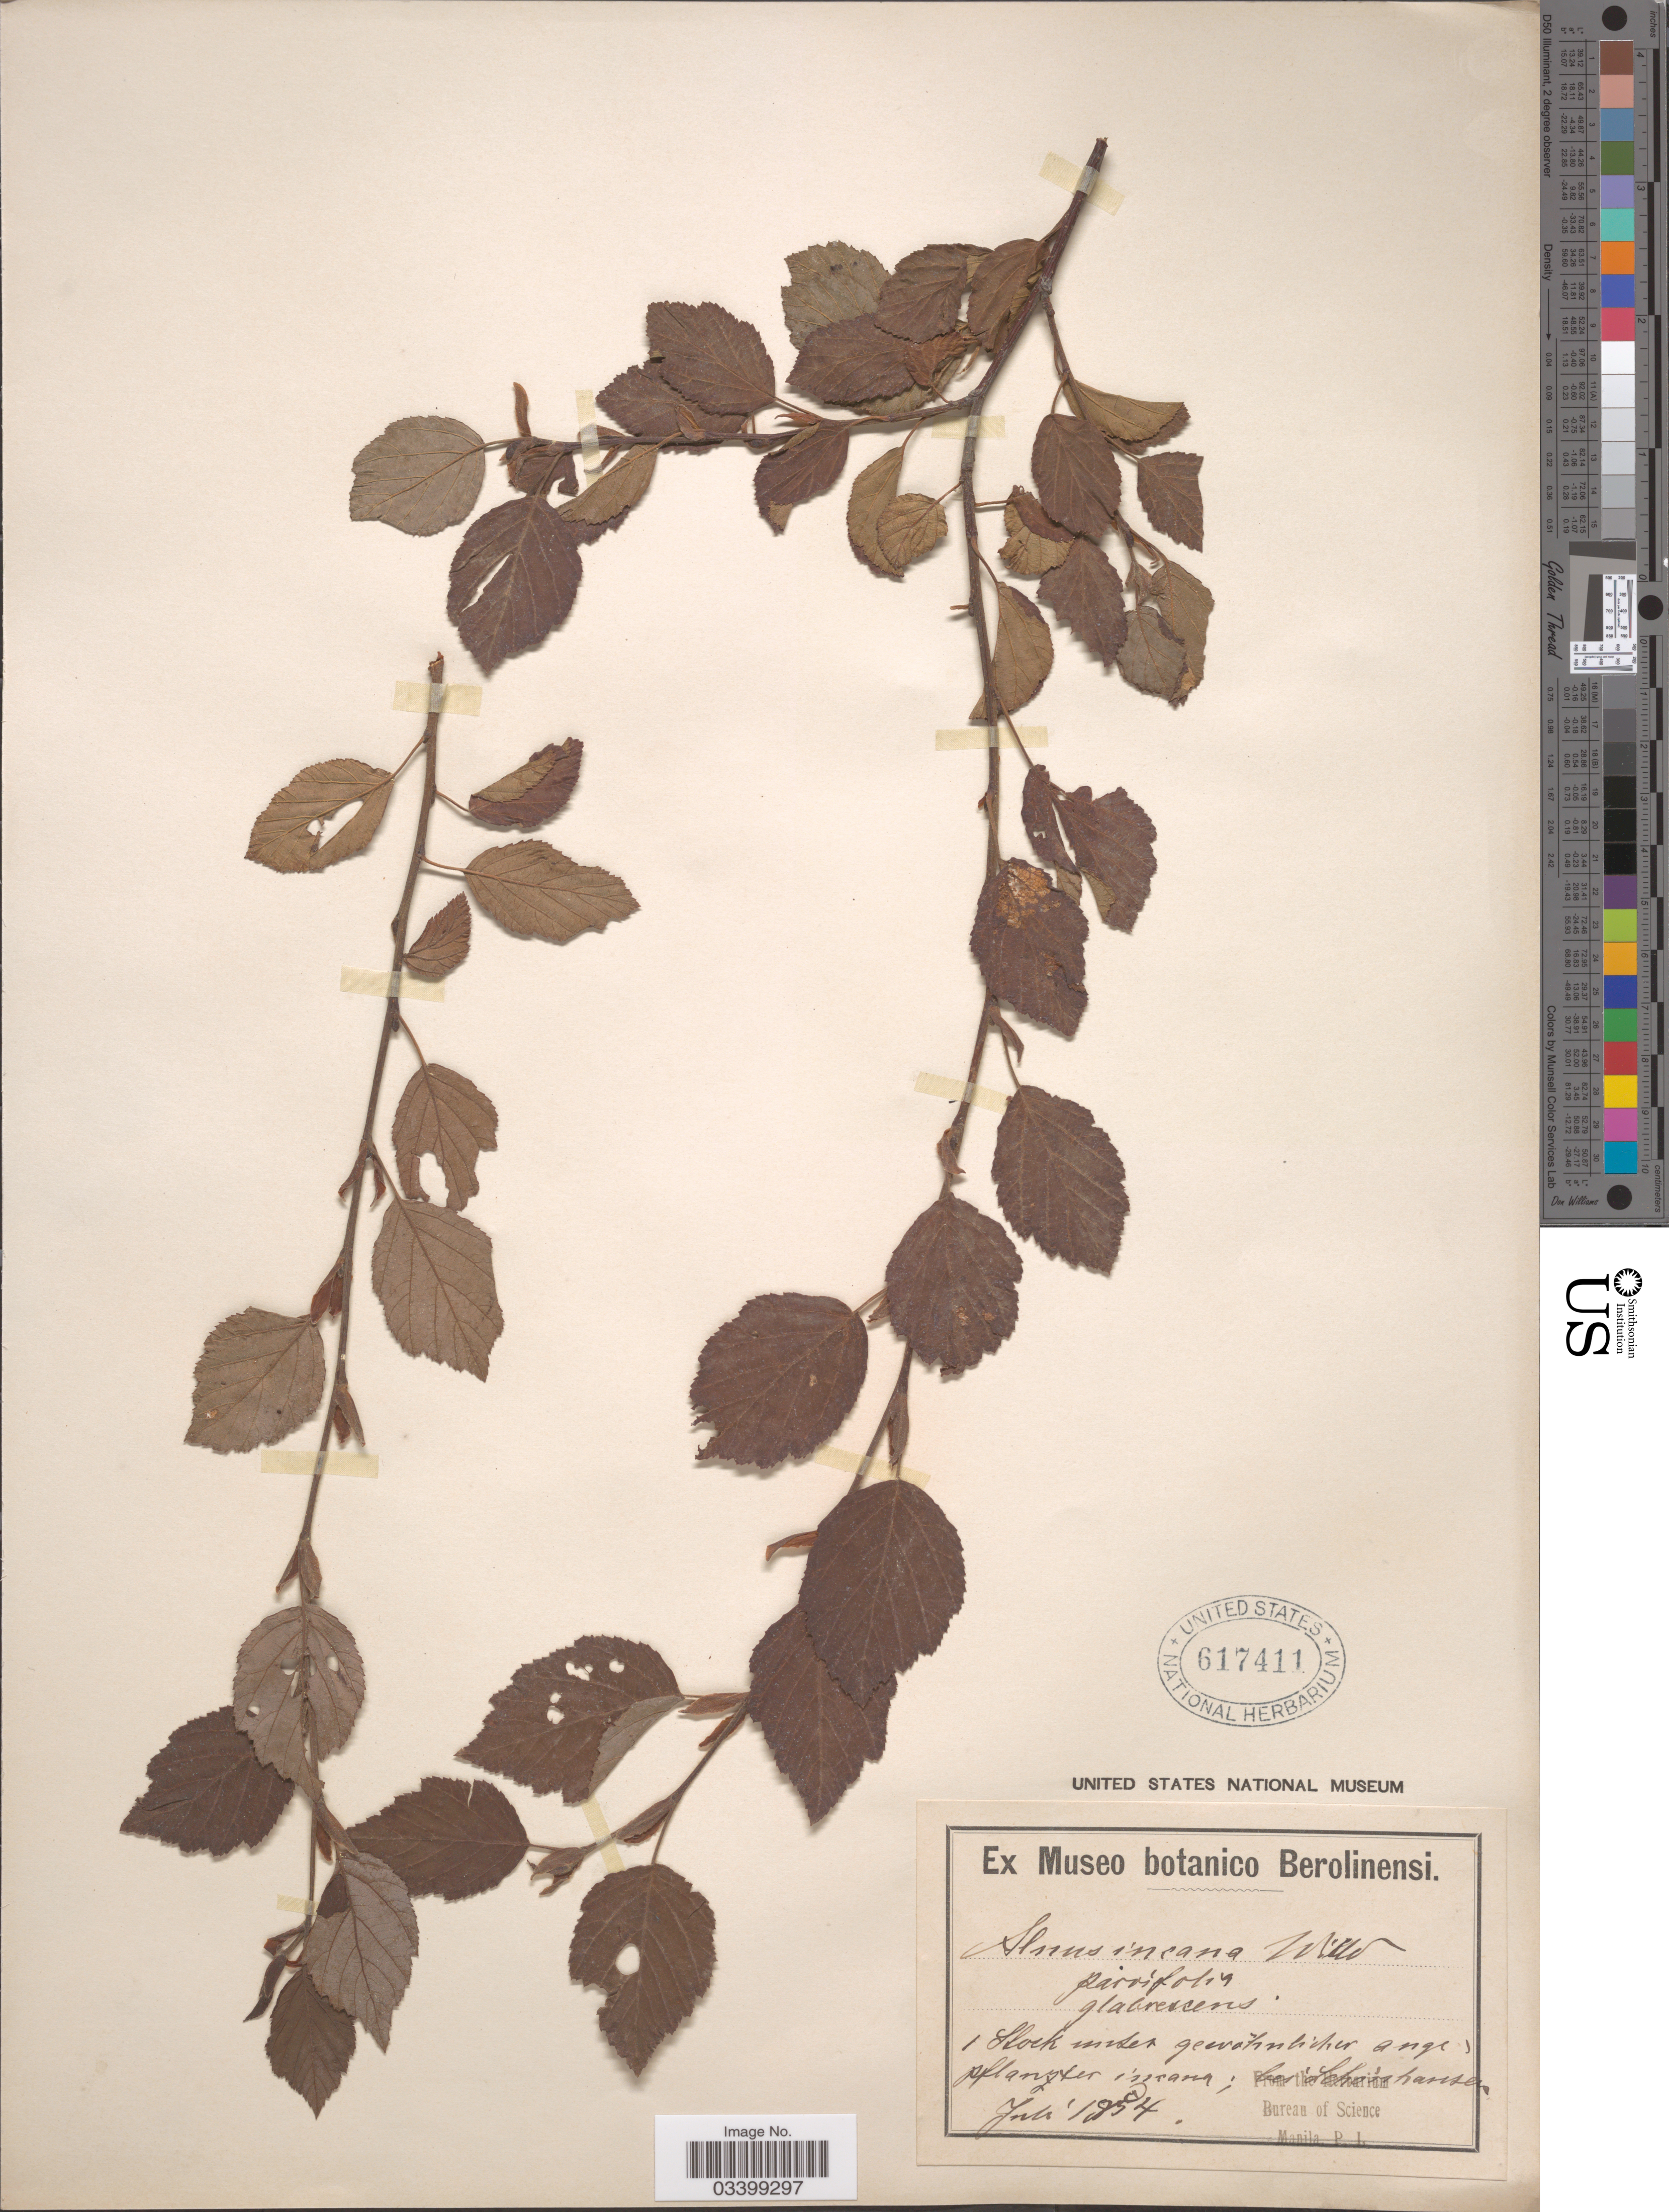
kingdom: Plantae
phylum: Tracheophyta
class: Magnoliopsida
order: Fagales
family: Betulaceae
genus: Alnus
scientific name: Alnus incana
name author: (L.) Moench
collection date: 1854-07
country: Germany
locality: Bei Schonhausen.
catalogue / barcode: US 617411